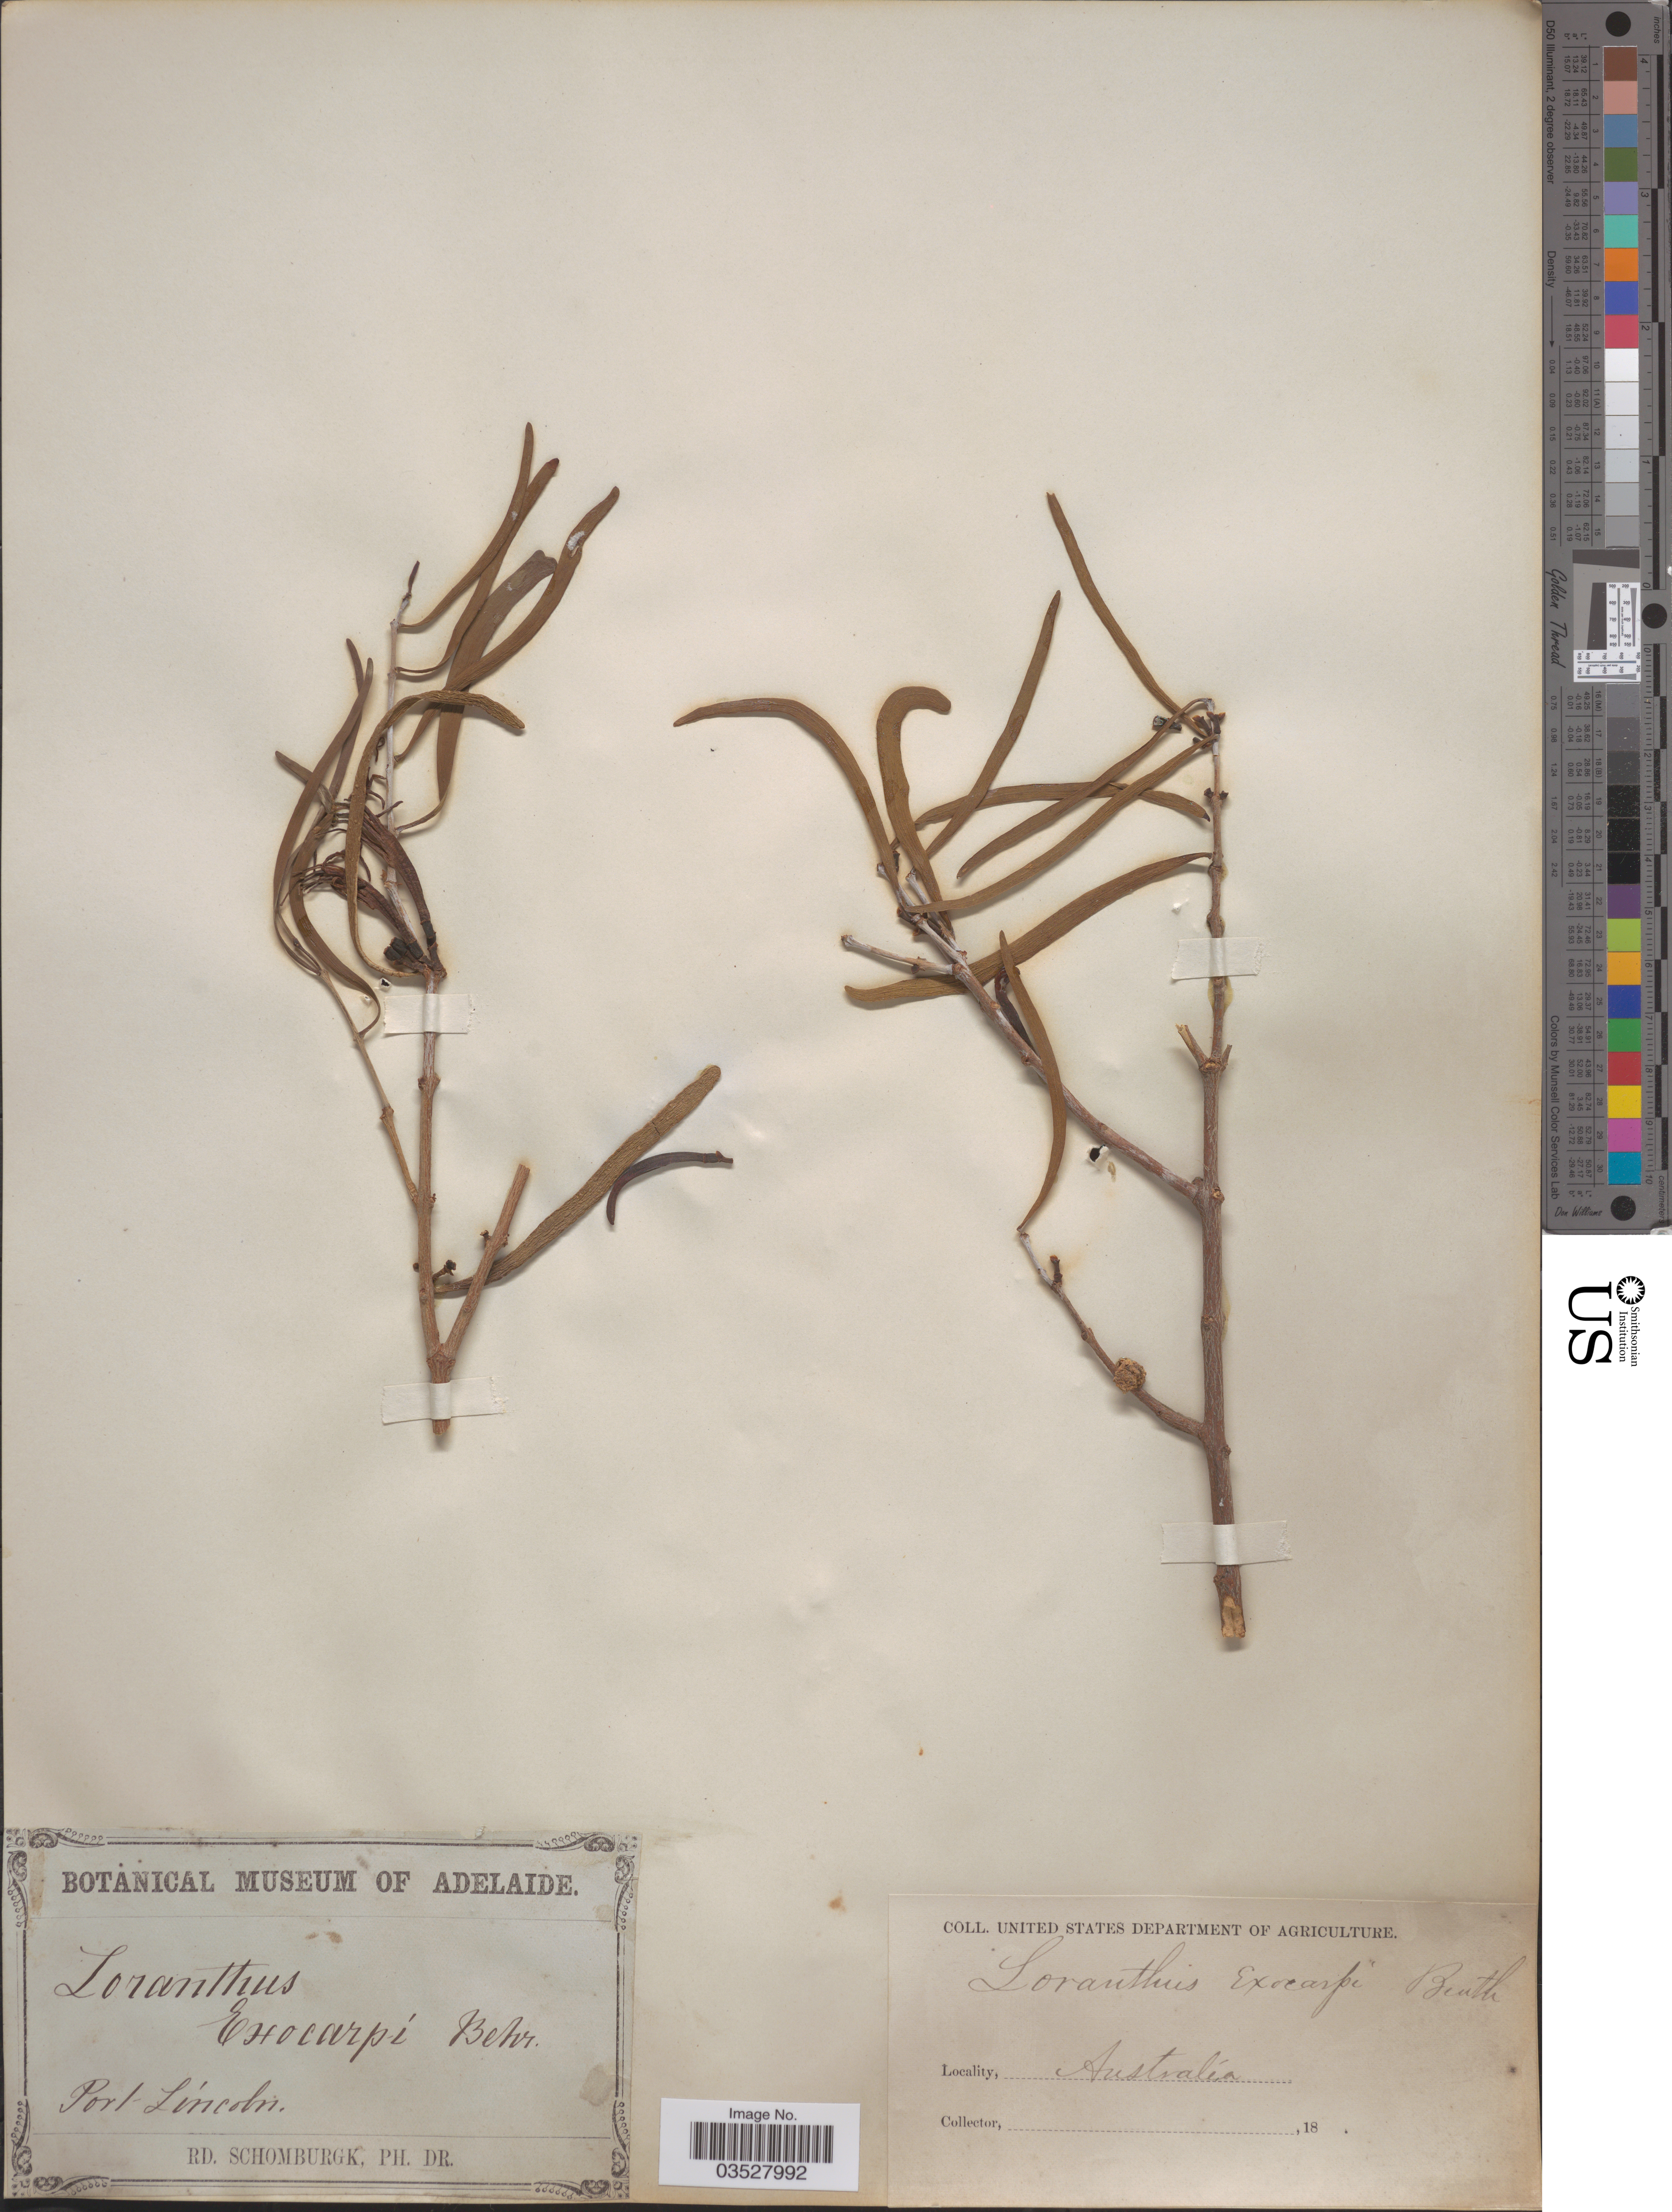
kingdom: Plantae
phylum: Tracheophyta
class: Magnoliopsida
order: Santalales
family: Loranthaceae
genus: Lysiana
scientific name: Lysiana exocarpi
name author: Tiegh.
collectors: M. R. Schomburgk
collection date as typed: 18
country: Australia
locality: Port Lincoln.